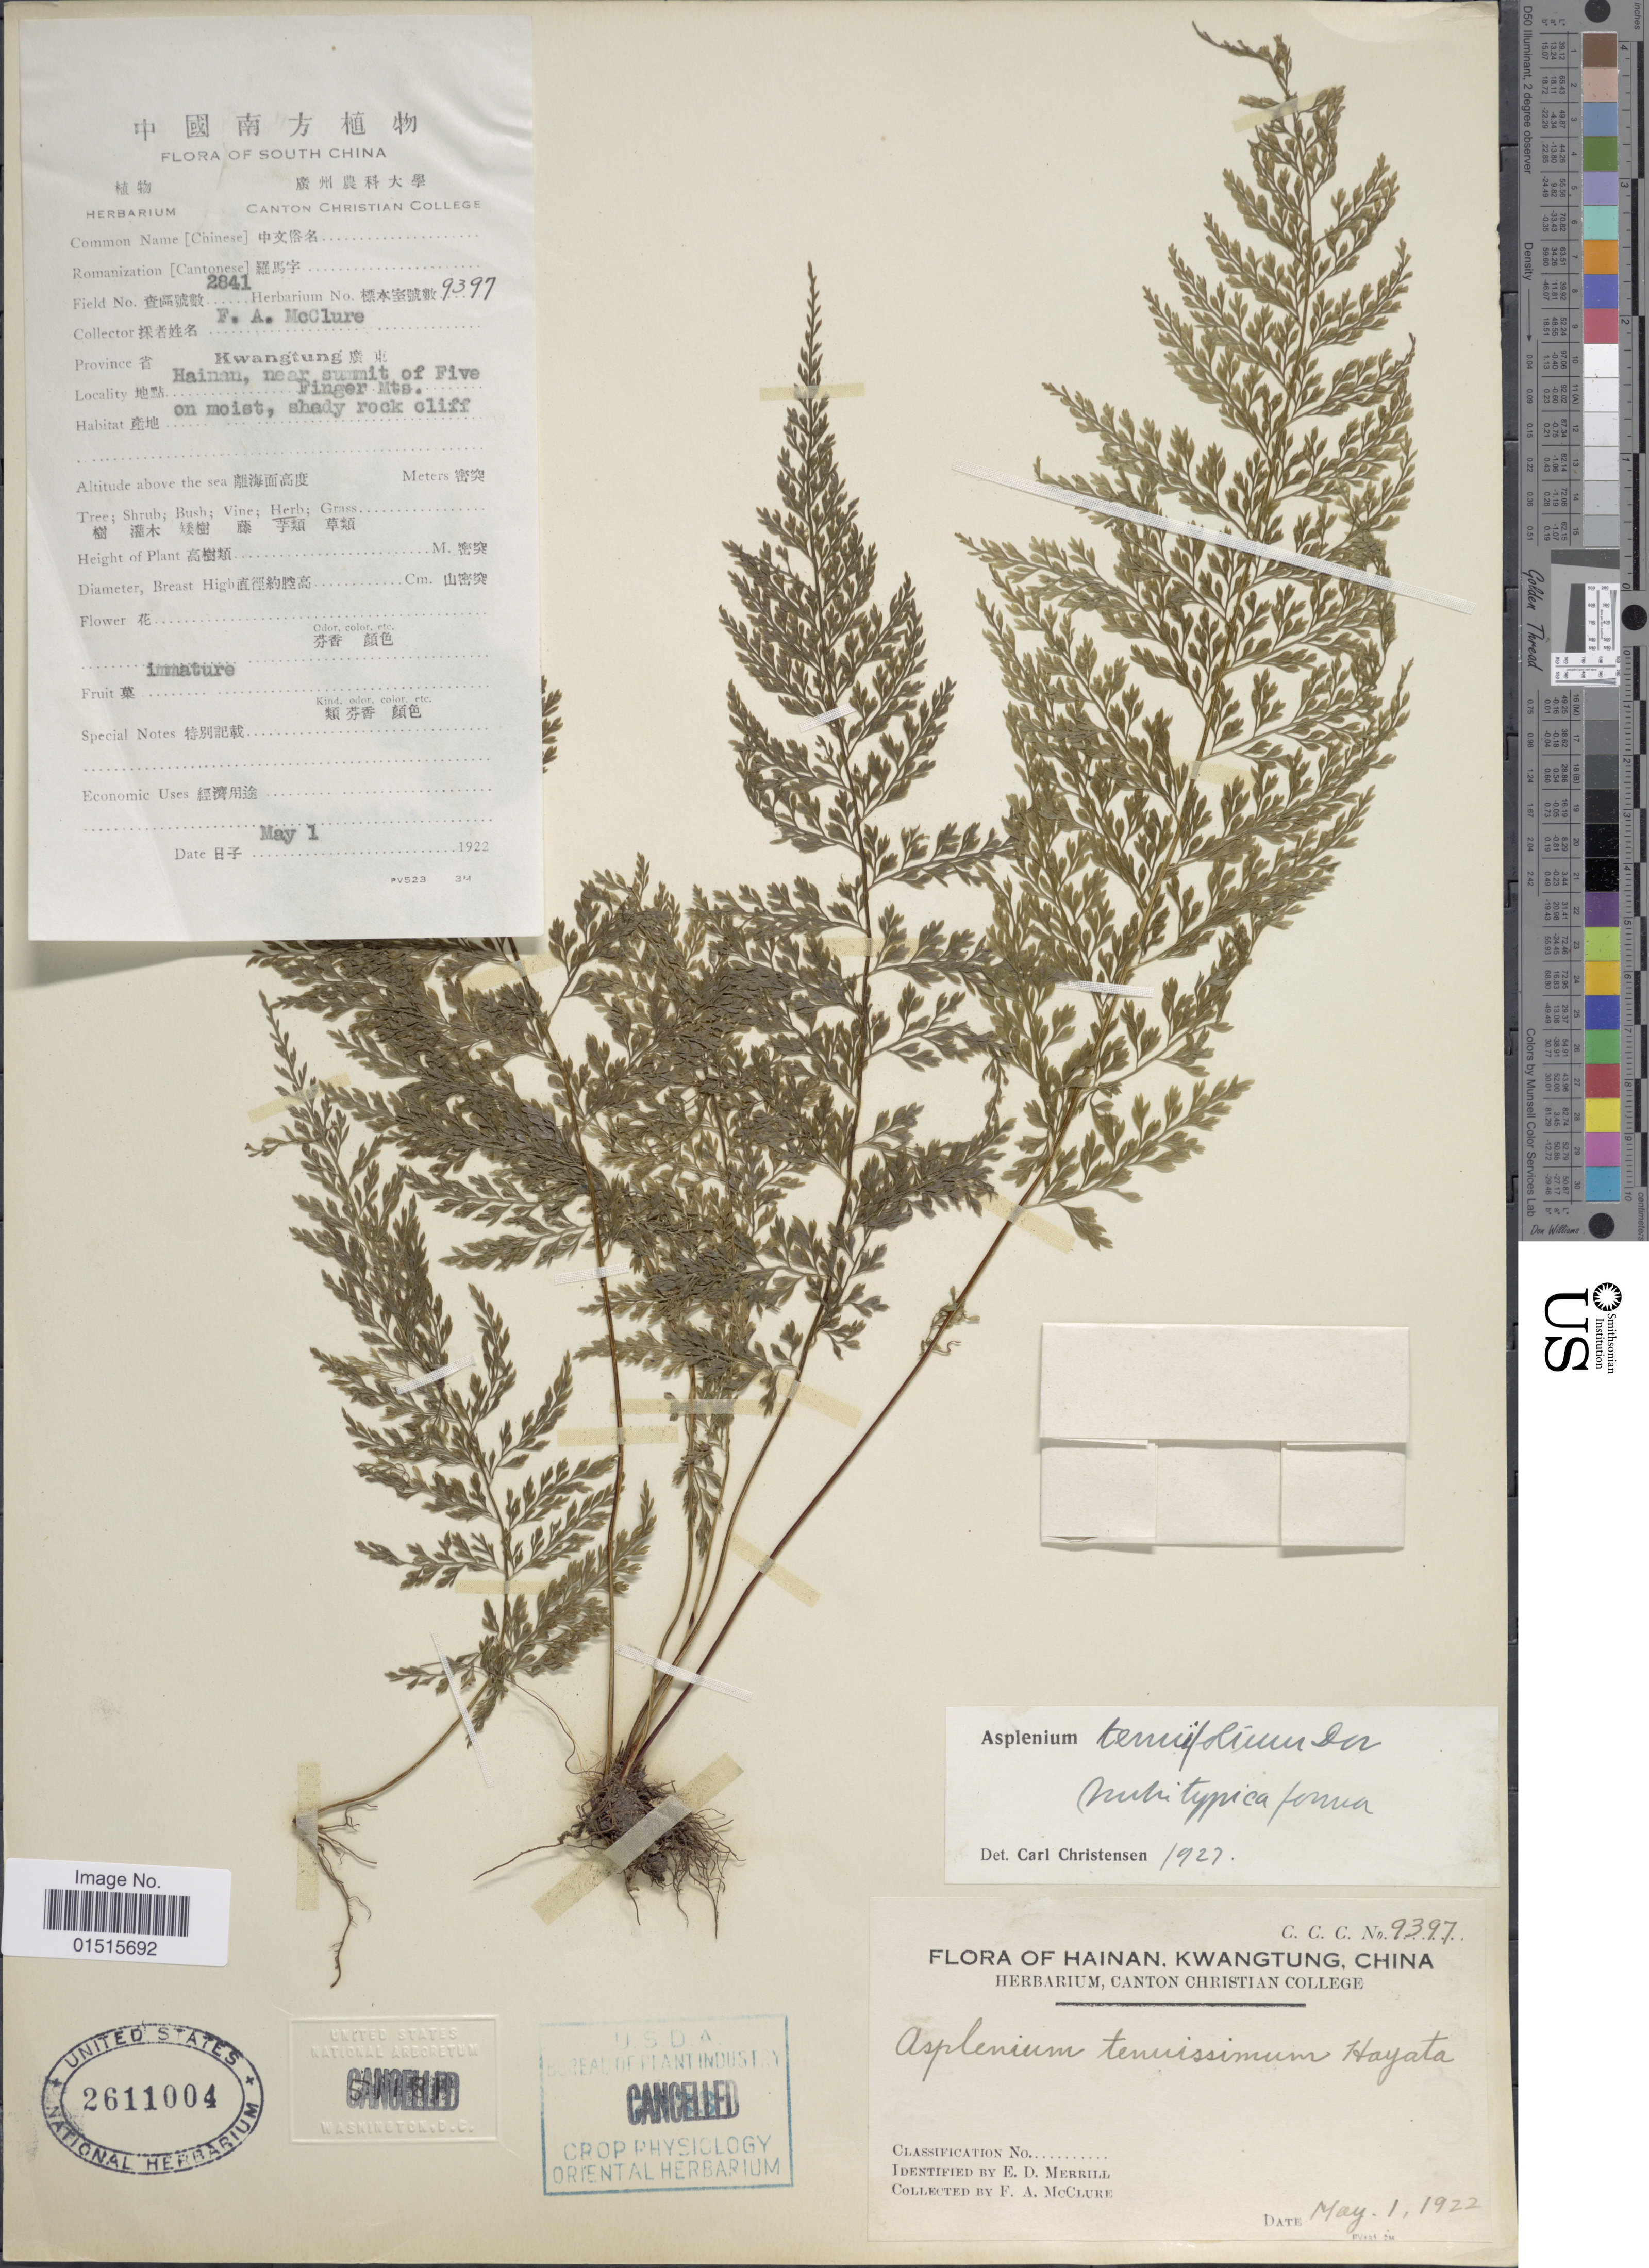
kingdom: Plantae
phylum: Tracheophyta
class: Polypodiopsida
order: Polypodiales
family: Aspleniaceae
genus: Asplenium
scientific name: Asplenium tenuifolium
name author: D. Don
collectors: F. A. McClure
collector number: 2841/9397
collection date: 1922-05-01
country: China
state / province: Guangdong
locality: Province Kwangtung. Hainan. Near summit of Five Finger Mts.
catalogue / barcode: US 2611004